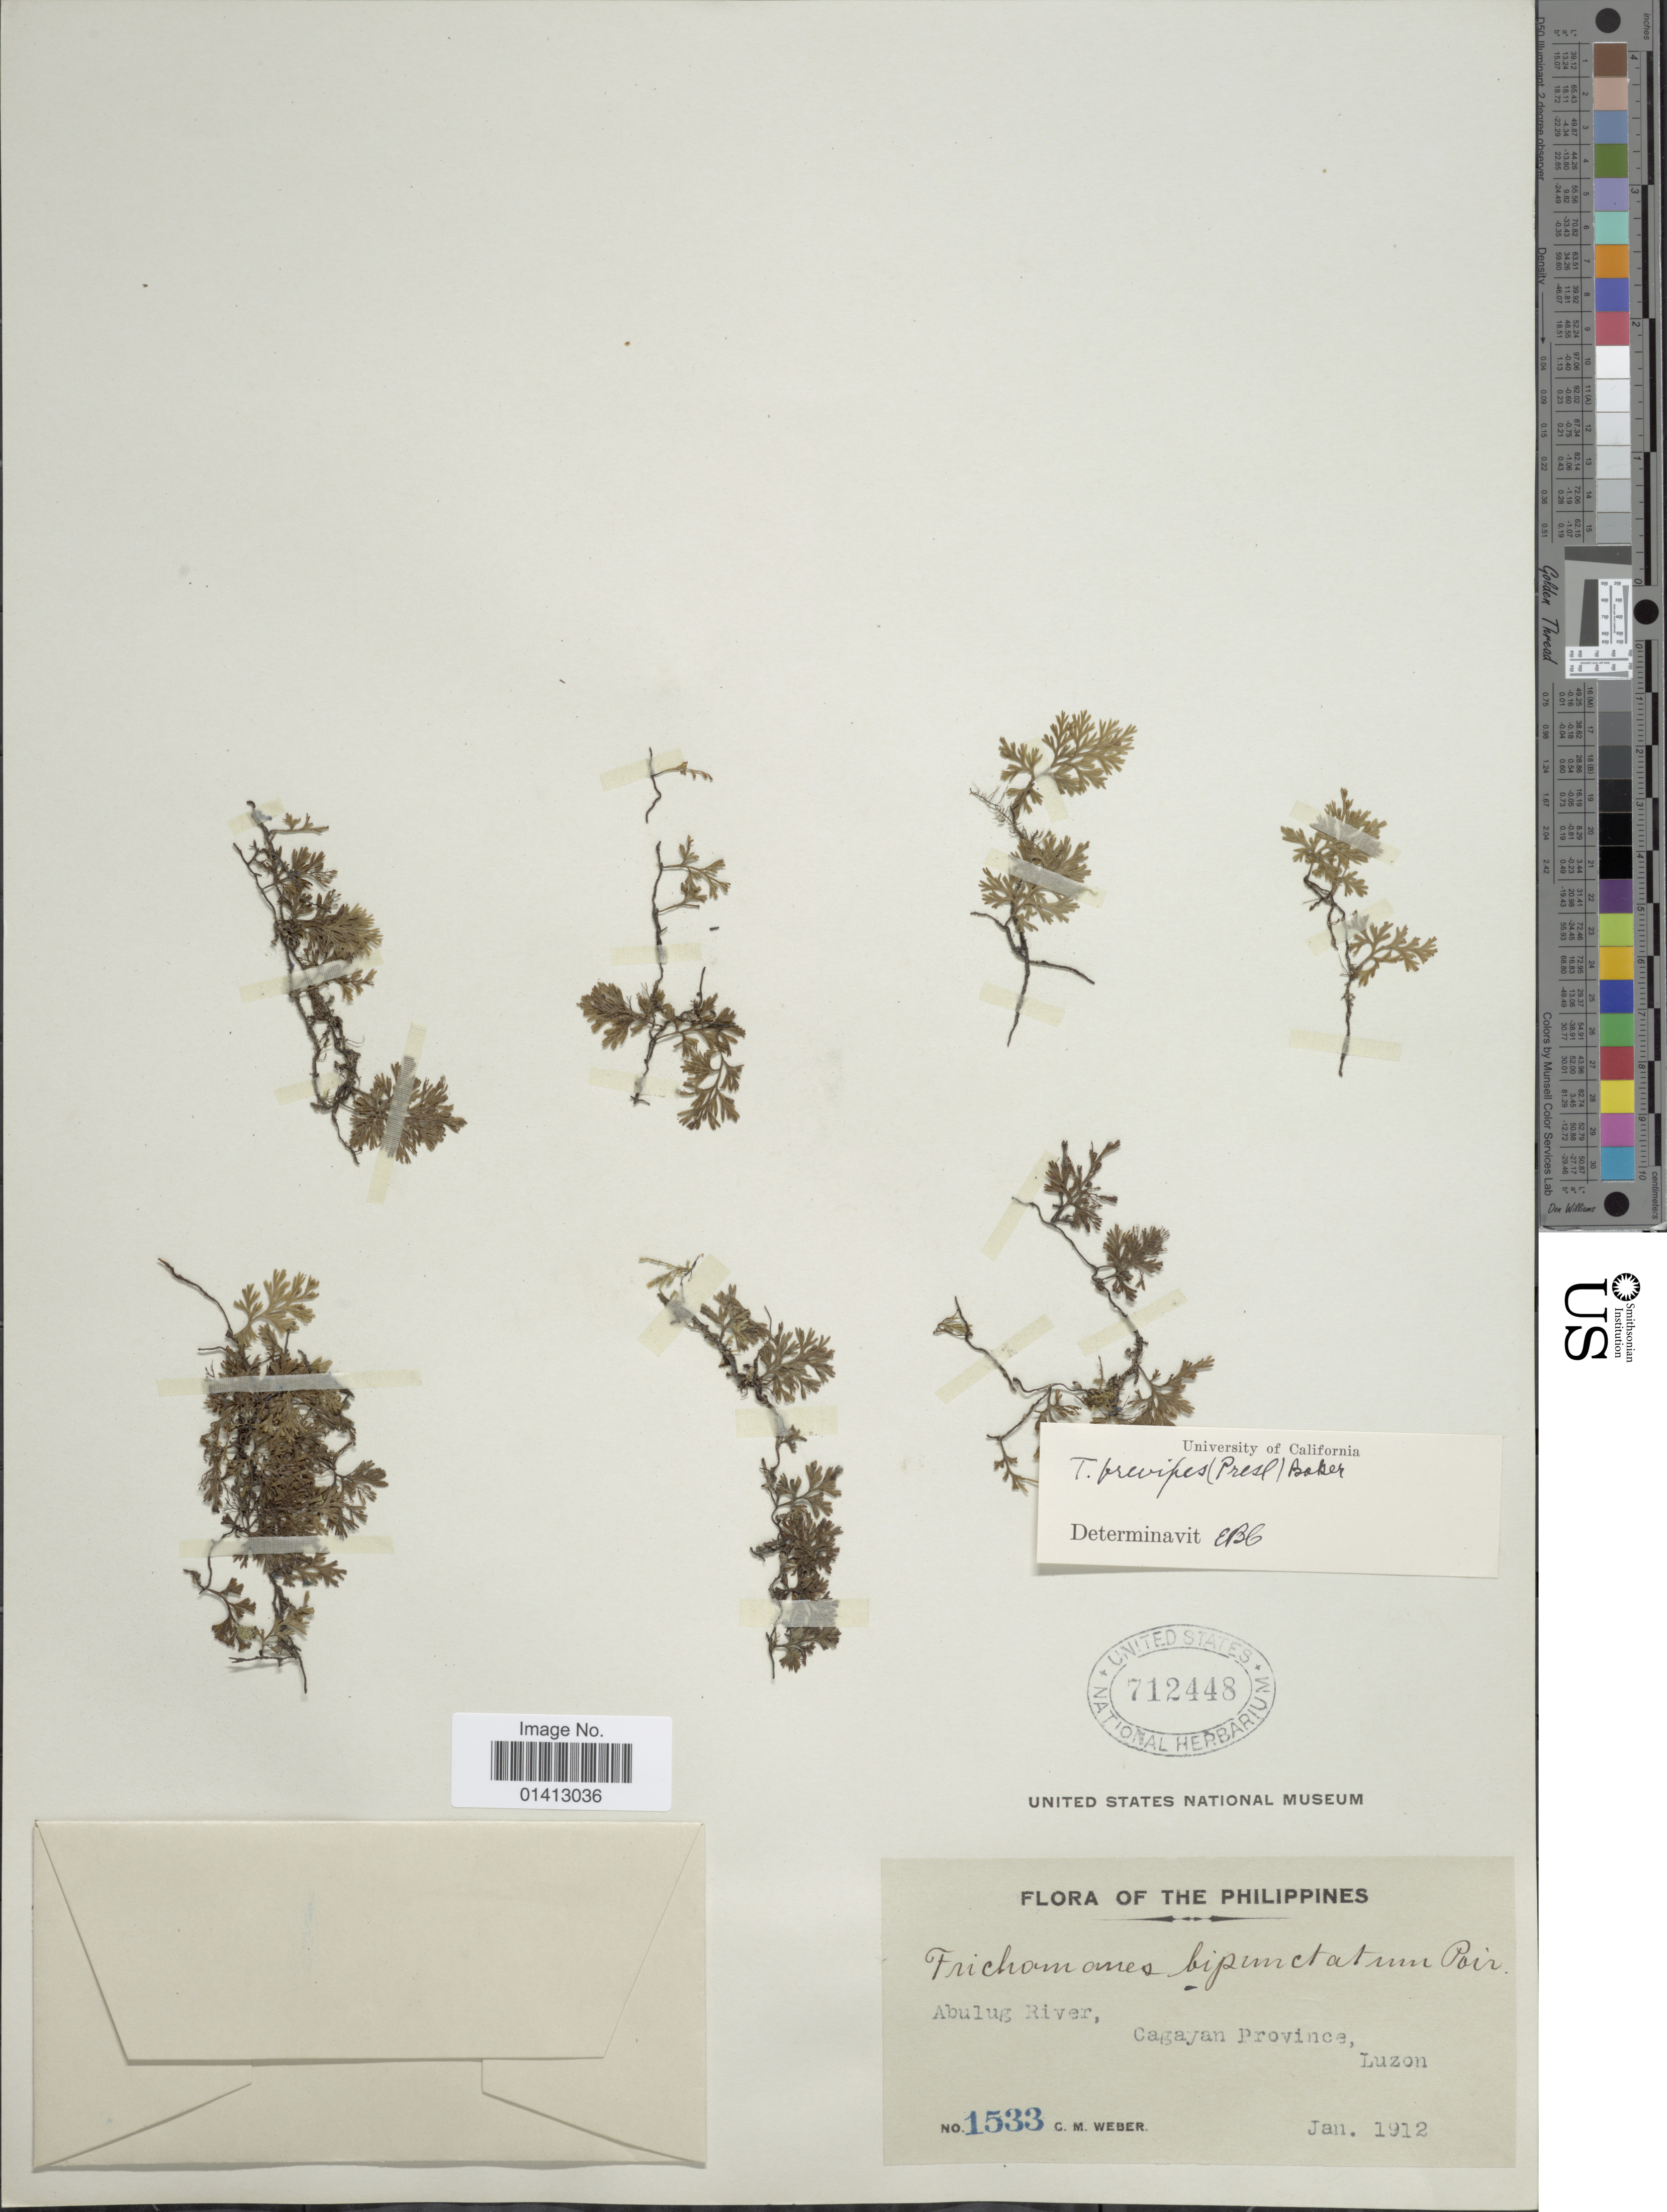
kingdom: Plantae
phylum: Tracheophyta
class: Polypodiopsida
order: Hymenophyllales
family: Hymenophyllaceae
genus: Crepidomanes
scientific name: Crepidomanes brevipes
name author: (C. Presl) Copel.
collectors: C. M. Weber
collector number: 1533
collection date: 1912-01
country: Philippines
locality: Abulug River, Cagayan Province, Luzon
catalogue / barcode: US 712448